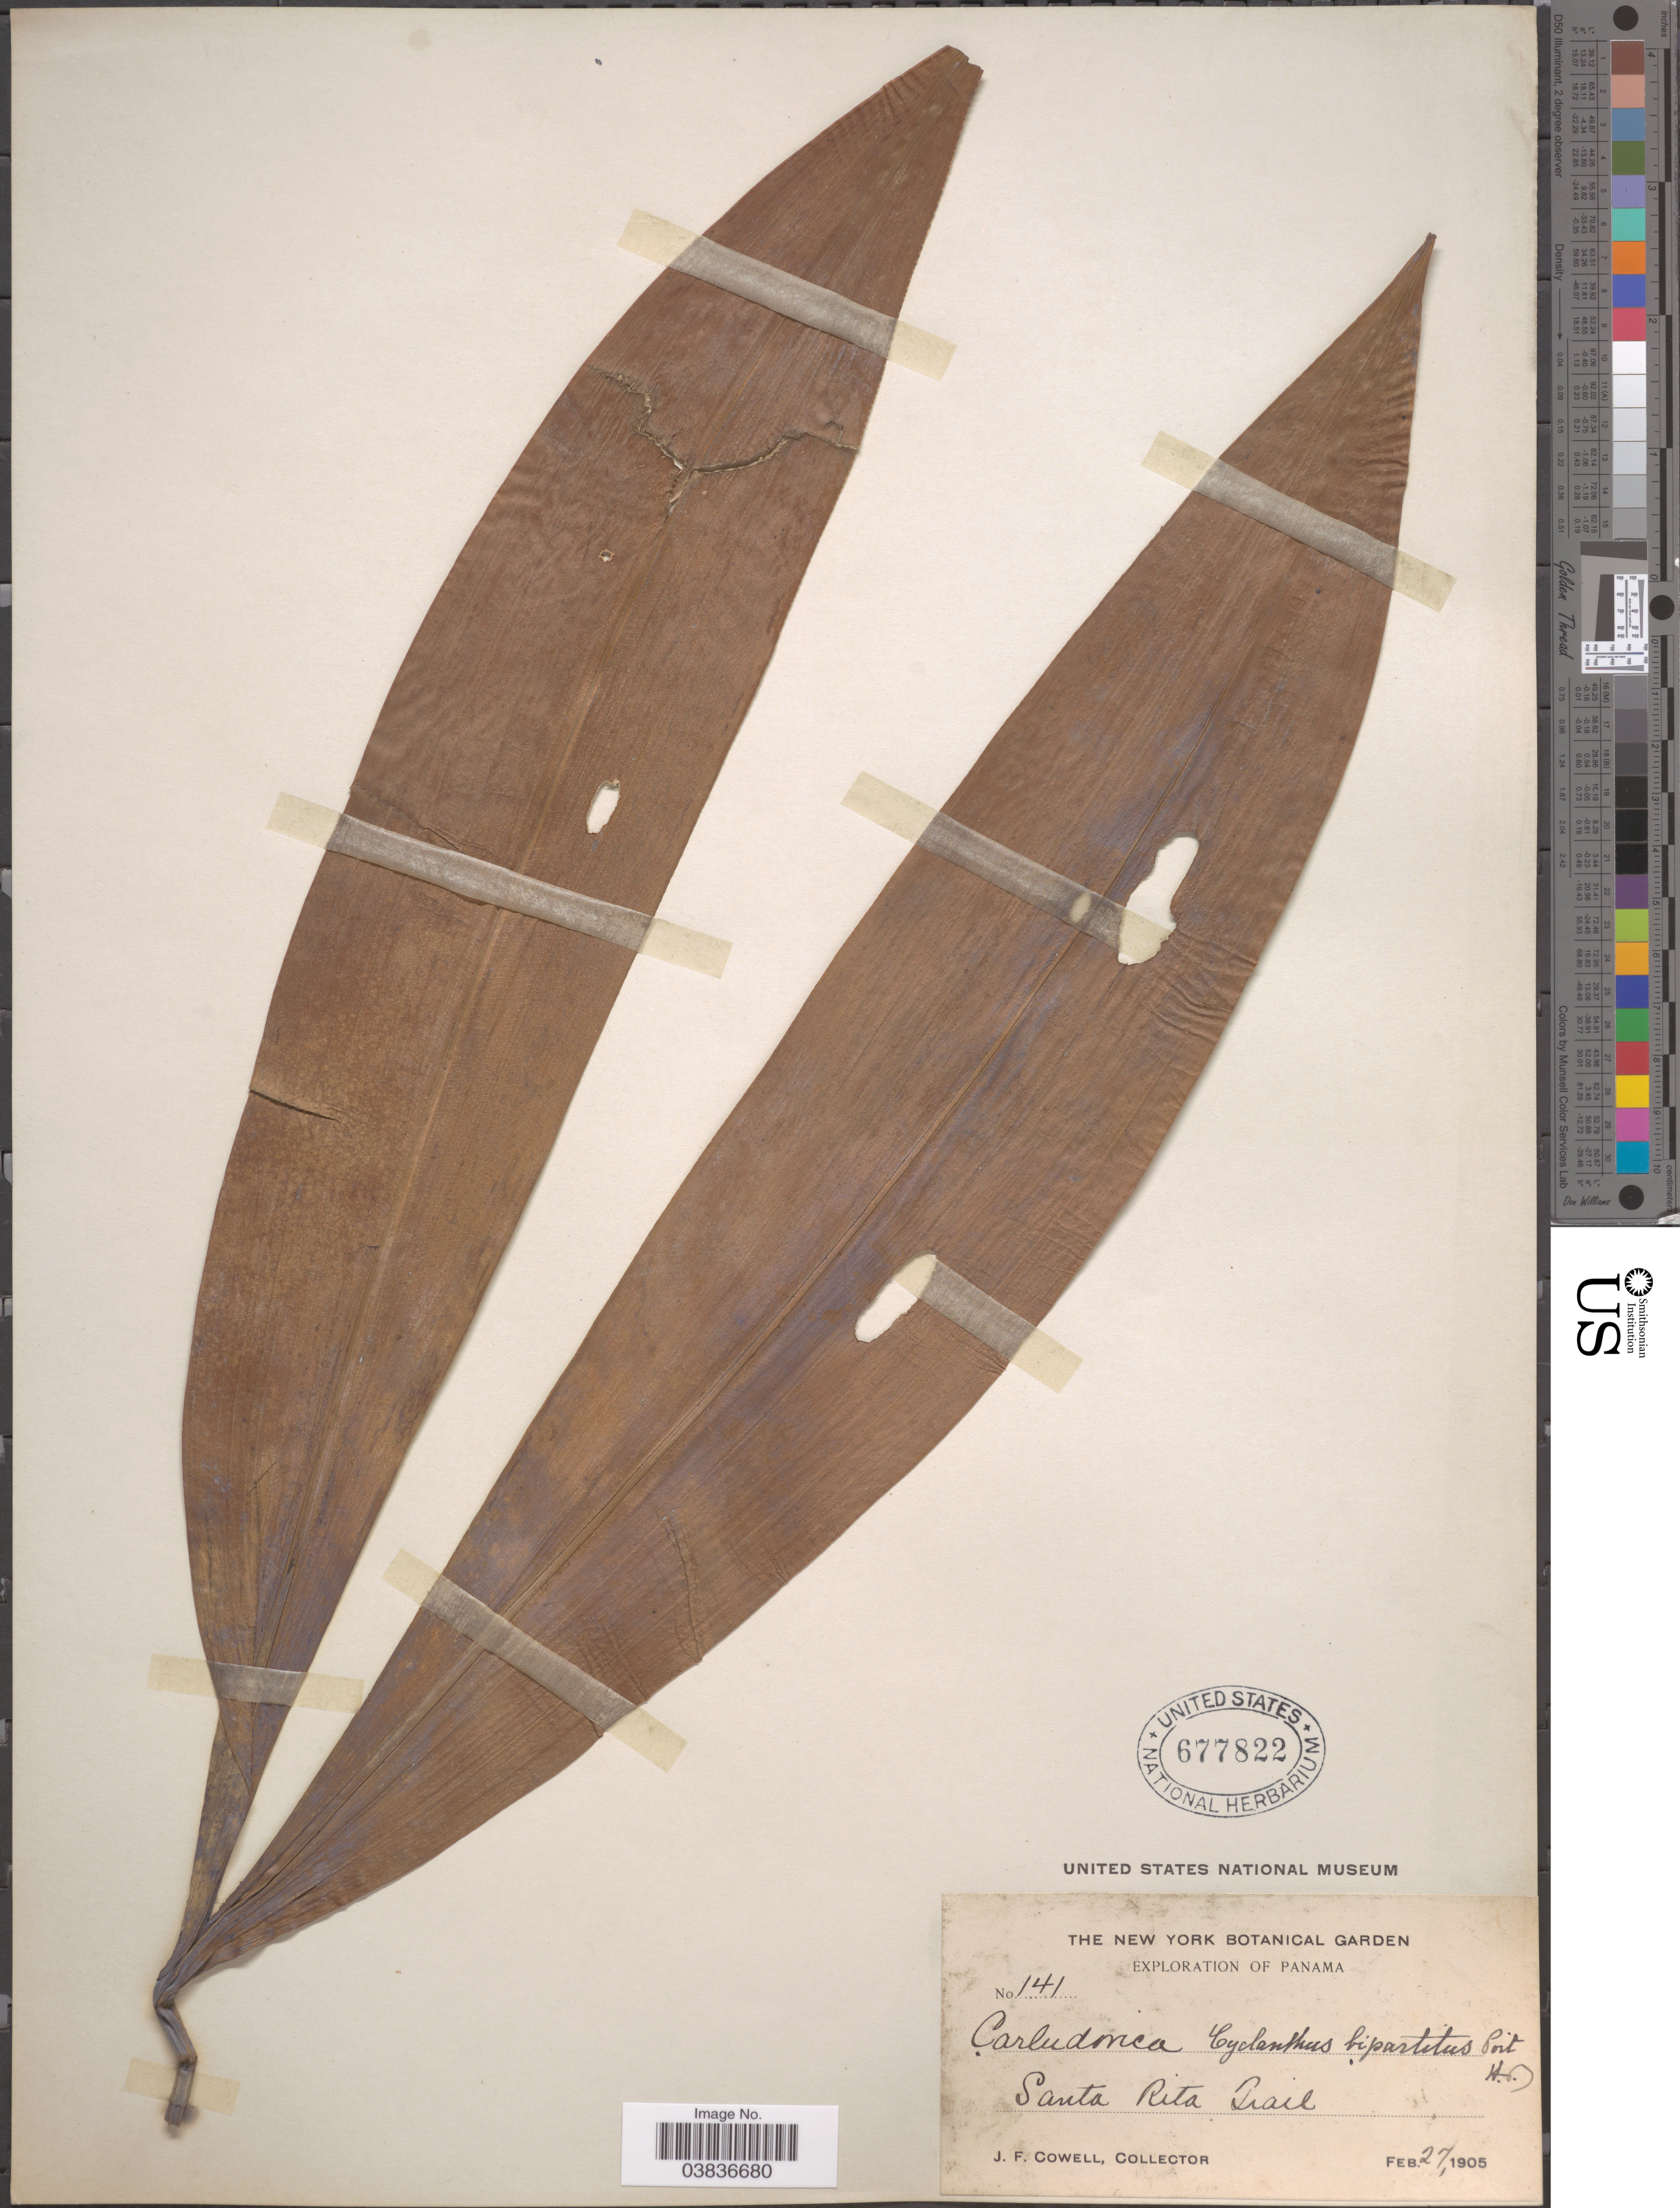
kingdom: Plantae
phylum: Tracheophyta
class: Liliopsida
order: Pandanales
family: Cyclanthaceae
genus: Cyclanthus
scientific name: Cyclanthus bipartitus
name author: Poit. ex A. Rich.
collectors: J. F. Cowell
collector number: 141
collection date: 1905-02-27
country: Panama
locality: Santa Rita Trail.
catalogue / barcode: US 677822